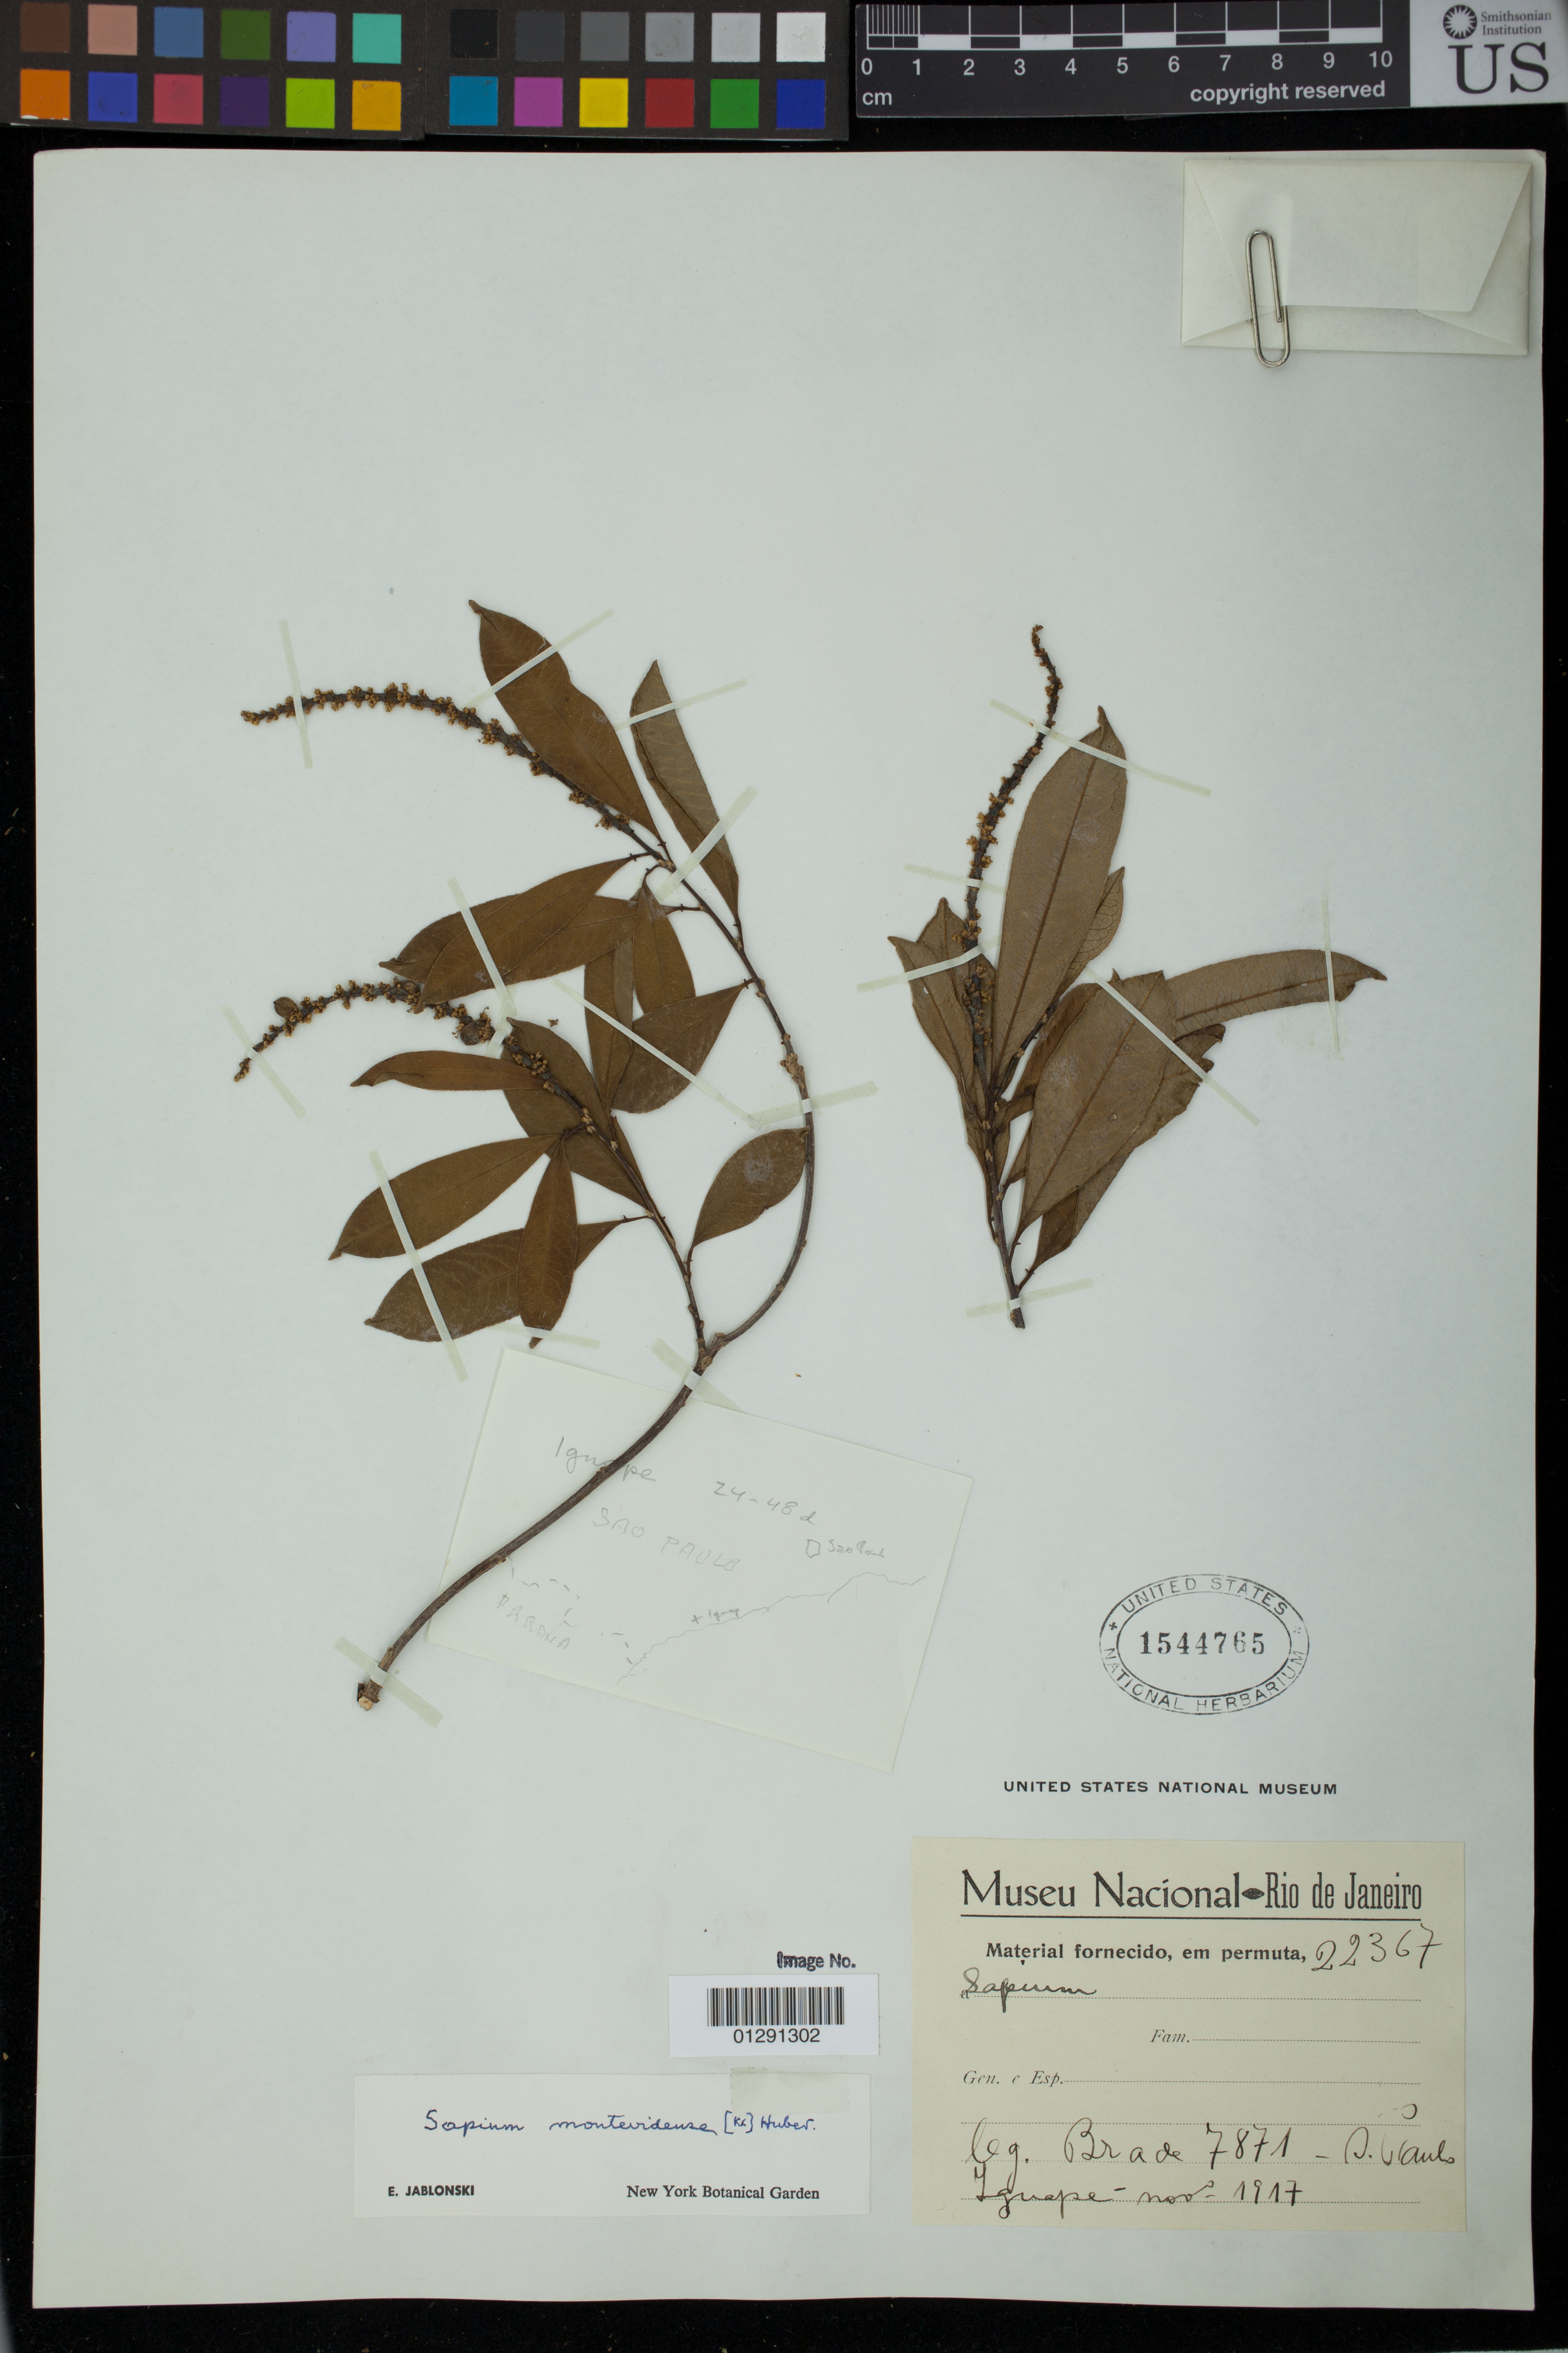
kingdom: Plantae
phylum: Tracheophyta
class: Magnoliopsida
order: Malpighiales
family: Euphorbiaceae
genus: Sapium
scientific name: Sapium glandulatum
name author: (Vell.) Pax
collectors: C. Brade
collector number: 7871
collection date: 1917-11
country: Brazil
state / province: Sao Paulo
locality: Iguape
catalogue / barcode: US 1544765